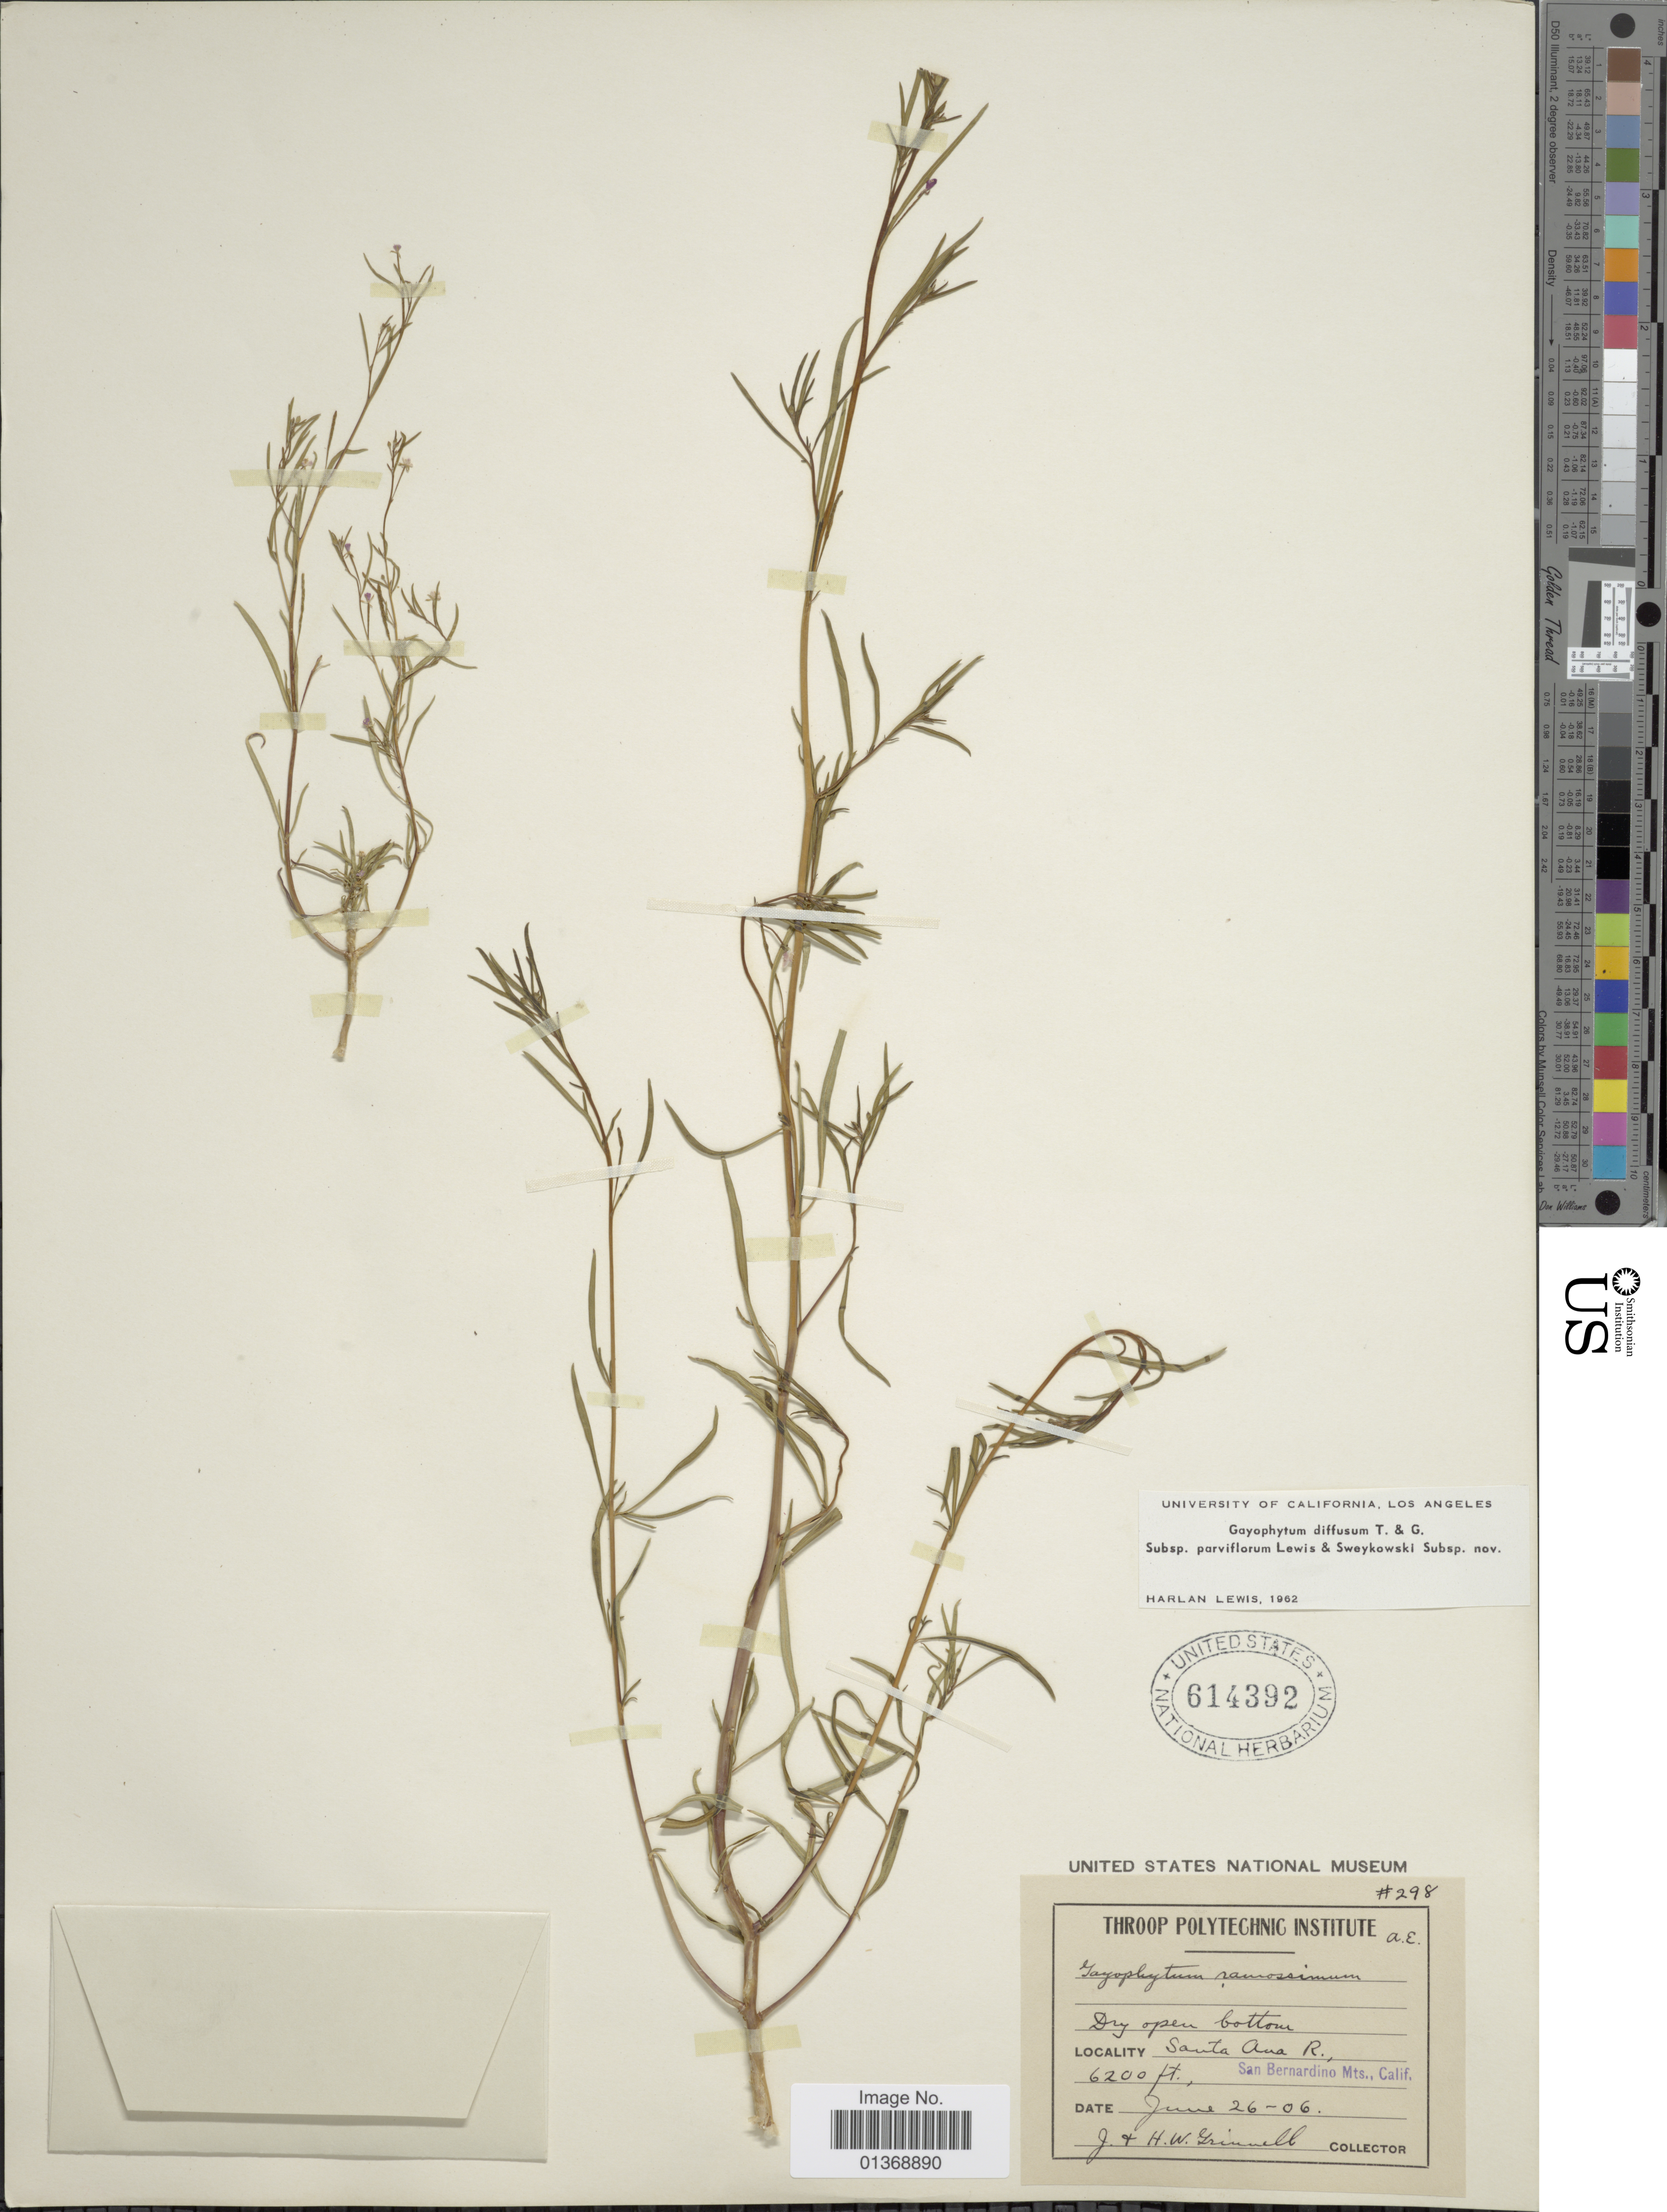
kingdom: Plantae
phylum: Tracheophyta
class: Magnoliopsida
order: Myrtales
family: Onagraceae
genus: Gayophytum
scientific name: Gayophytum diffusum subsp. parviflorum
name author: F. H. Lewis & Szweyk.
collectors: J. Grinnell & H. Grinnell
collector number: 298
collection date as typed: Transcribed d/m/y: 26/6/6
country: United States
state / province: California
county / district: San Bernardino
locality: Santa Ana R., San Bernardino Mts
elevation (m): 1890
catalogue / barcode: US 614392